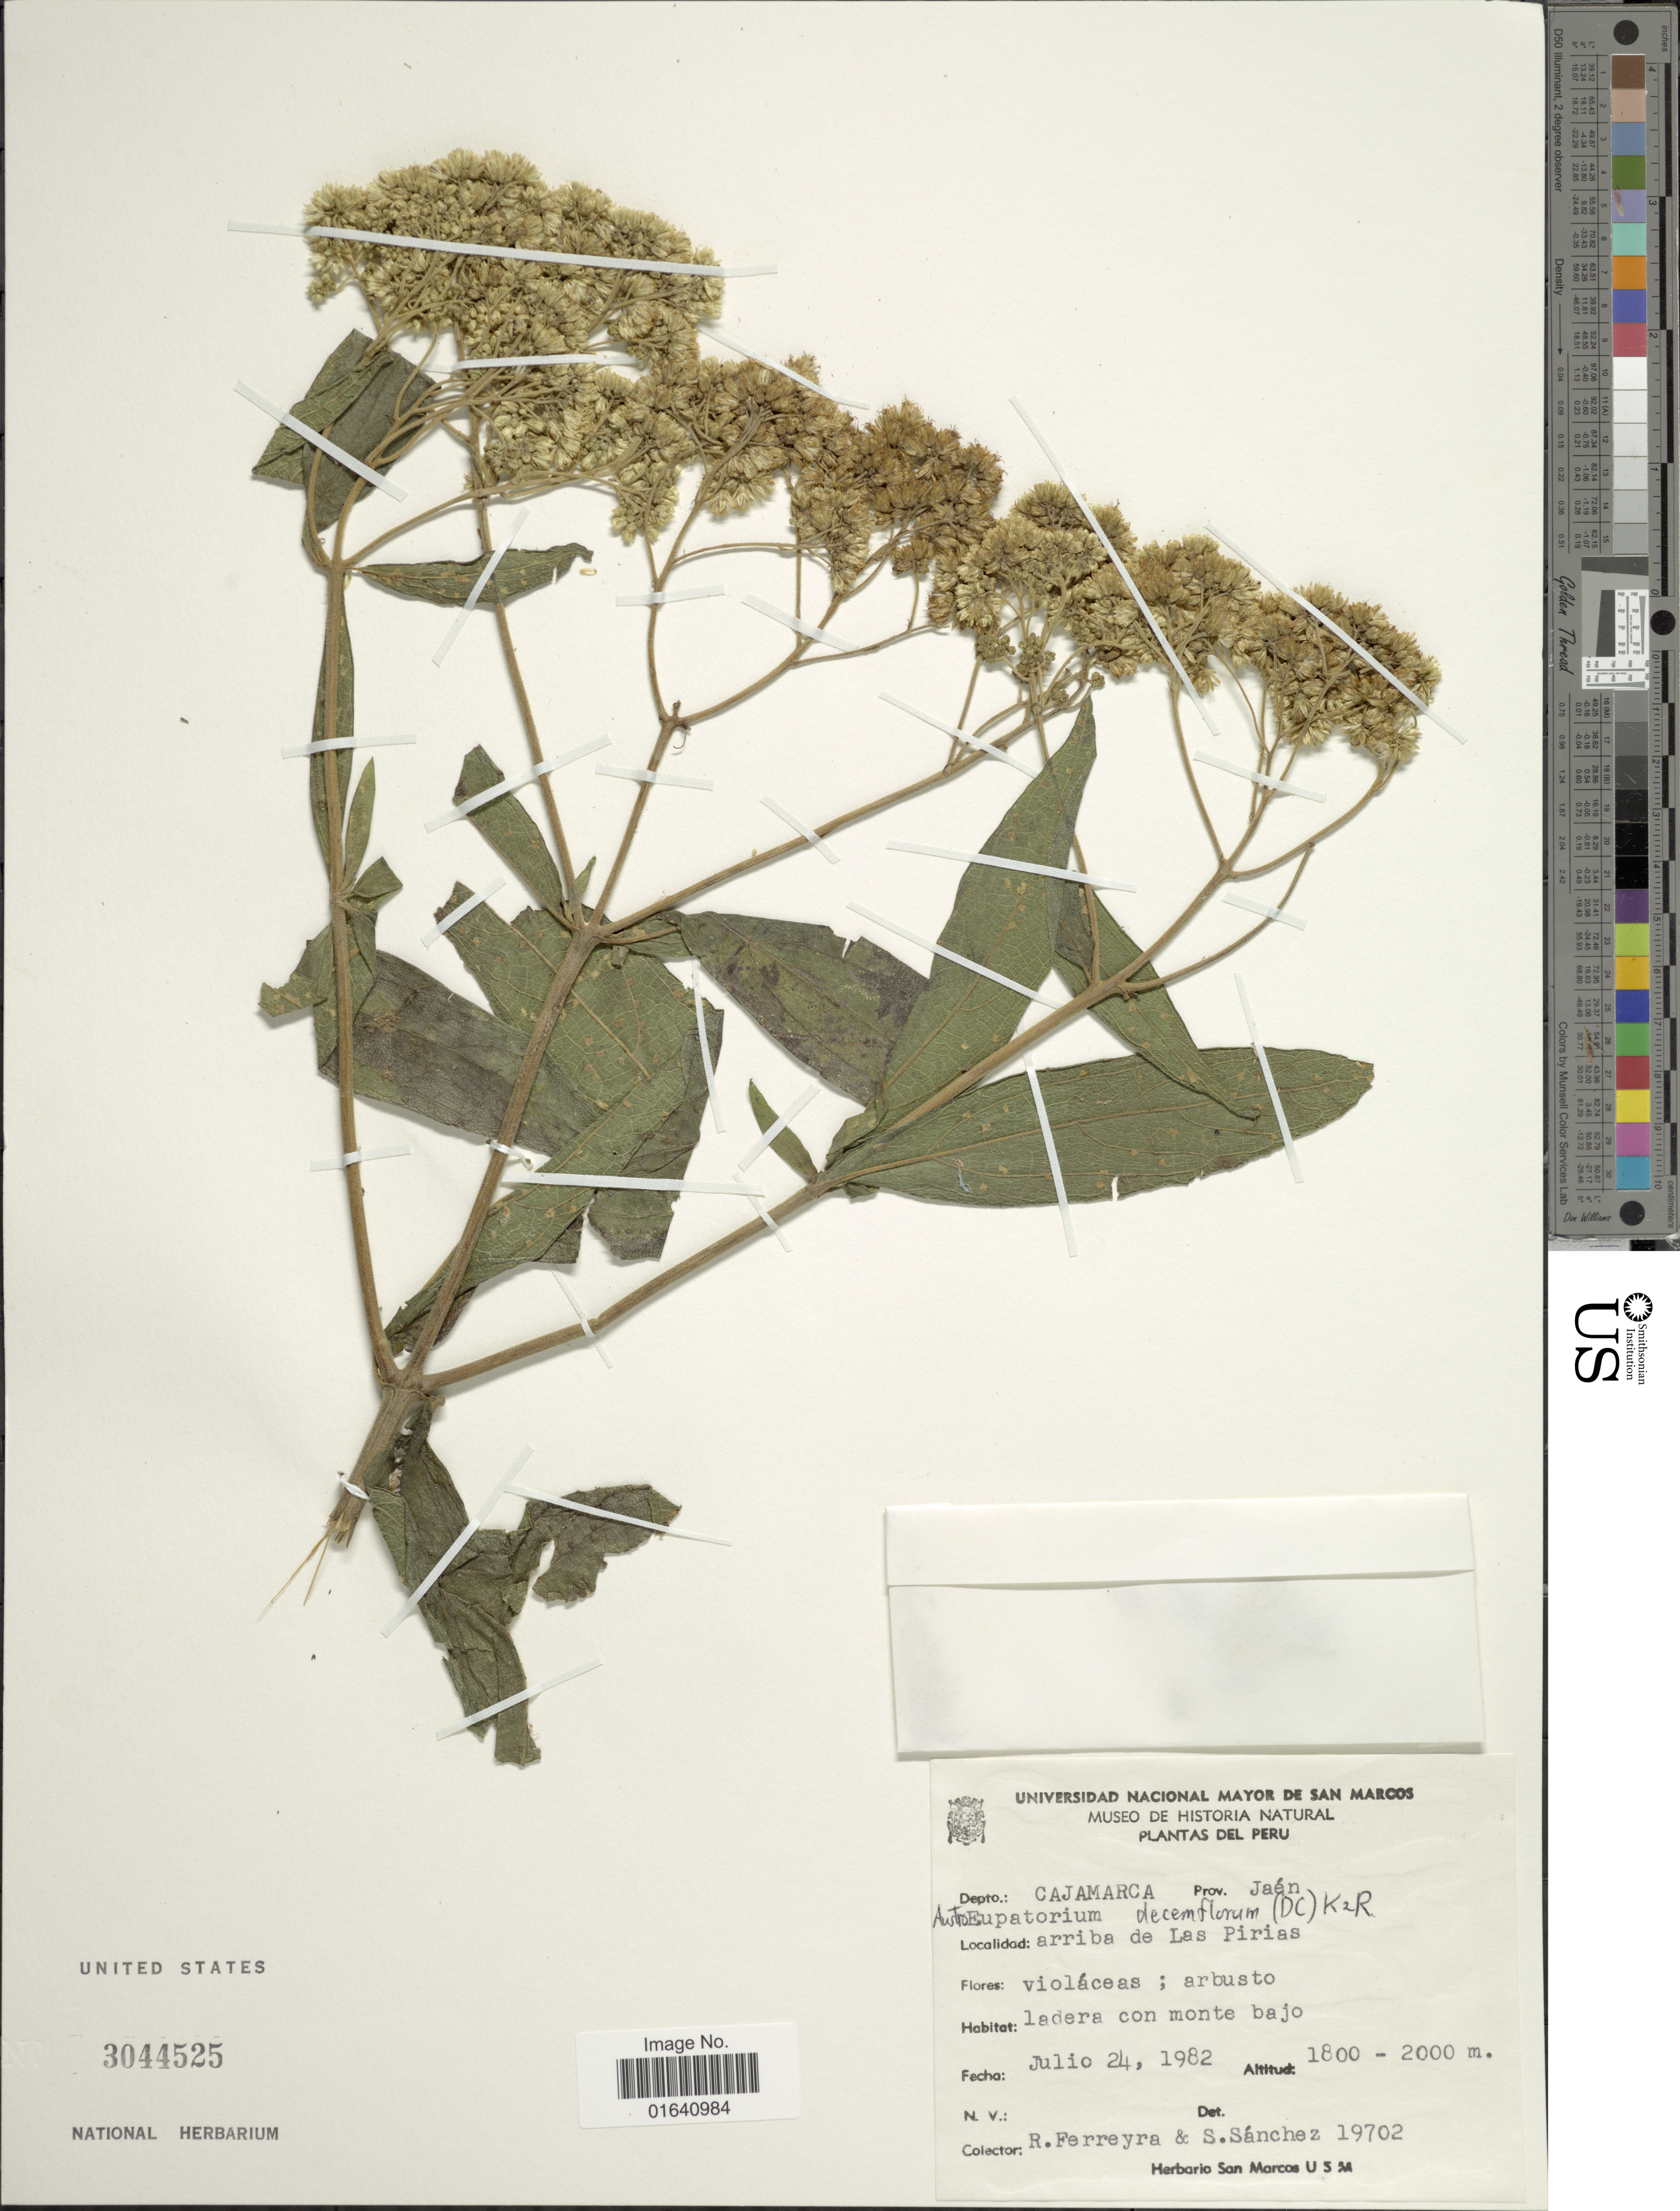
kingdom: Plantae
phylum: Tracheophyta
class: Magnoliopsida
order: Asterales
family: Asteraceae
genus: Austroeupatorium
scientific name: Austroeupatorium decemflorum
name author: (DC.) R.M. King & H. Rob.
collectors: R. A. Ferreyra & S. Sanchez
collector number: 19702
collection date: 1982-07-24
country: Peru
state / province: Cajamarca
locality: Depto. Cajamarca, Prov. Jaén, arriba de Las Pirias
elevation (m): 1800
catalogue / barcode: US 3044525